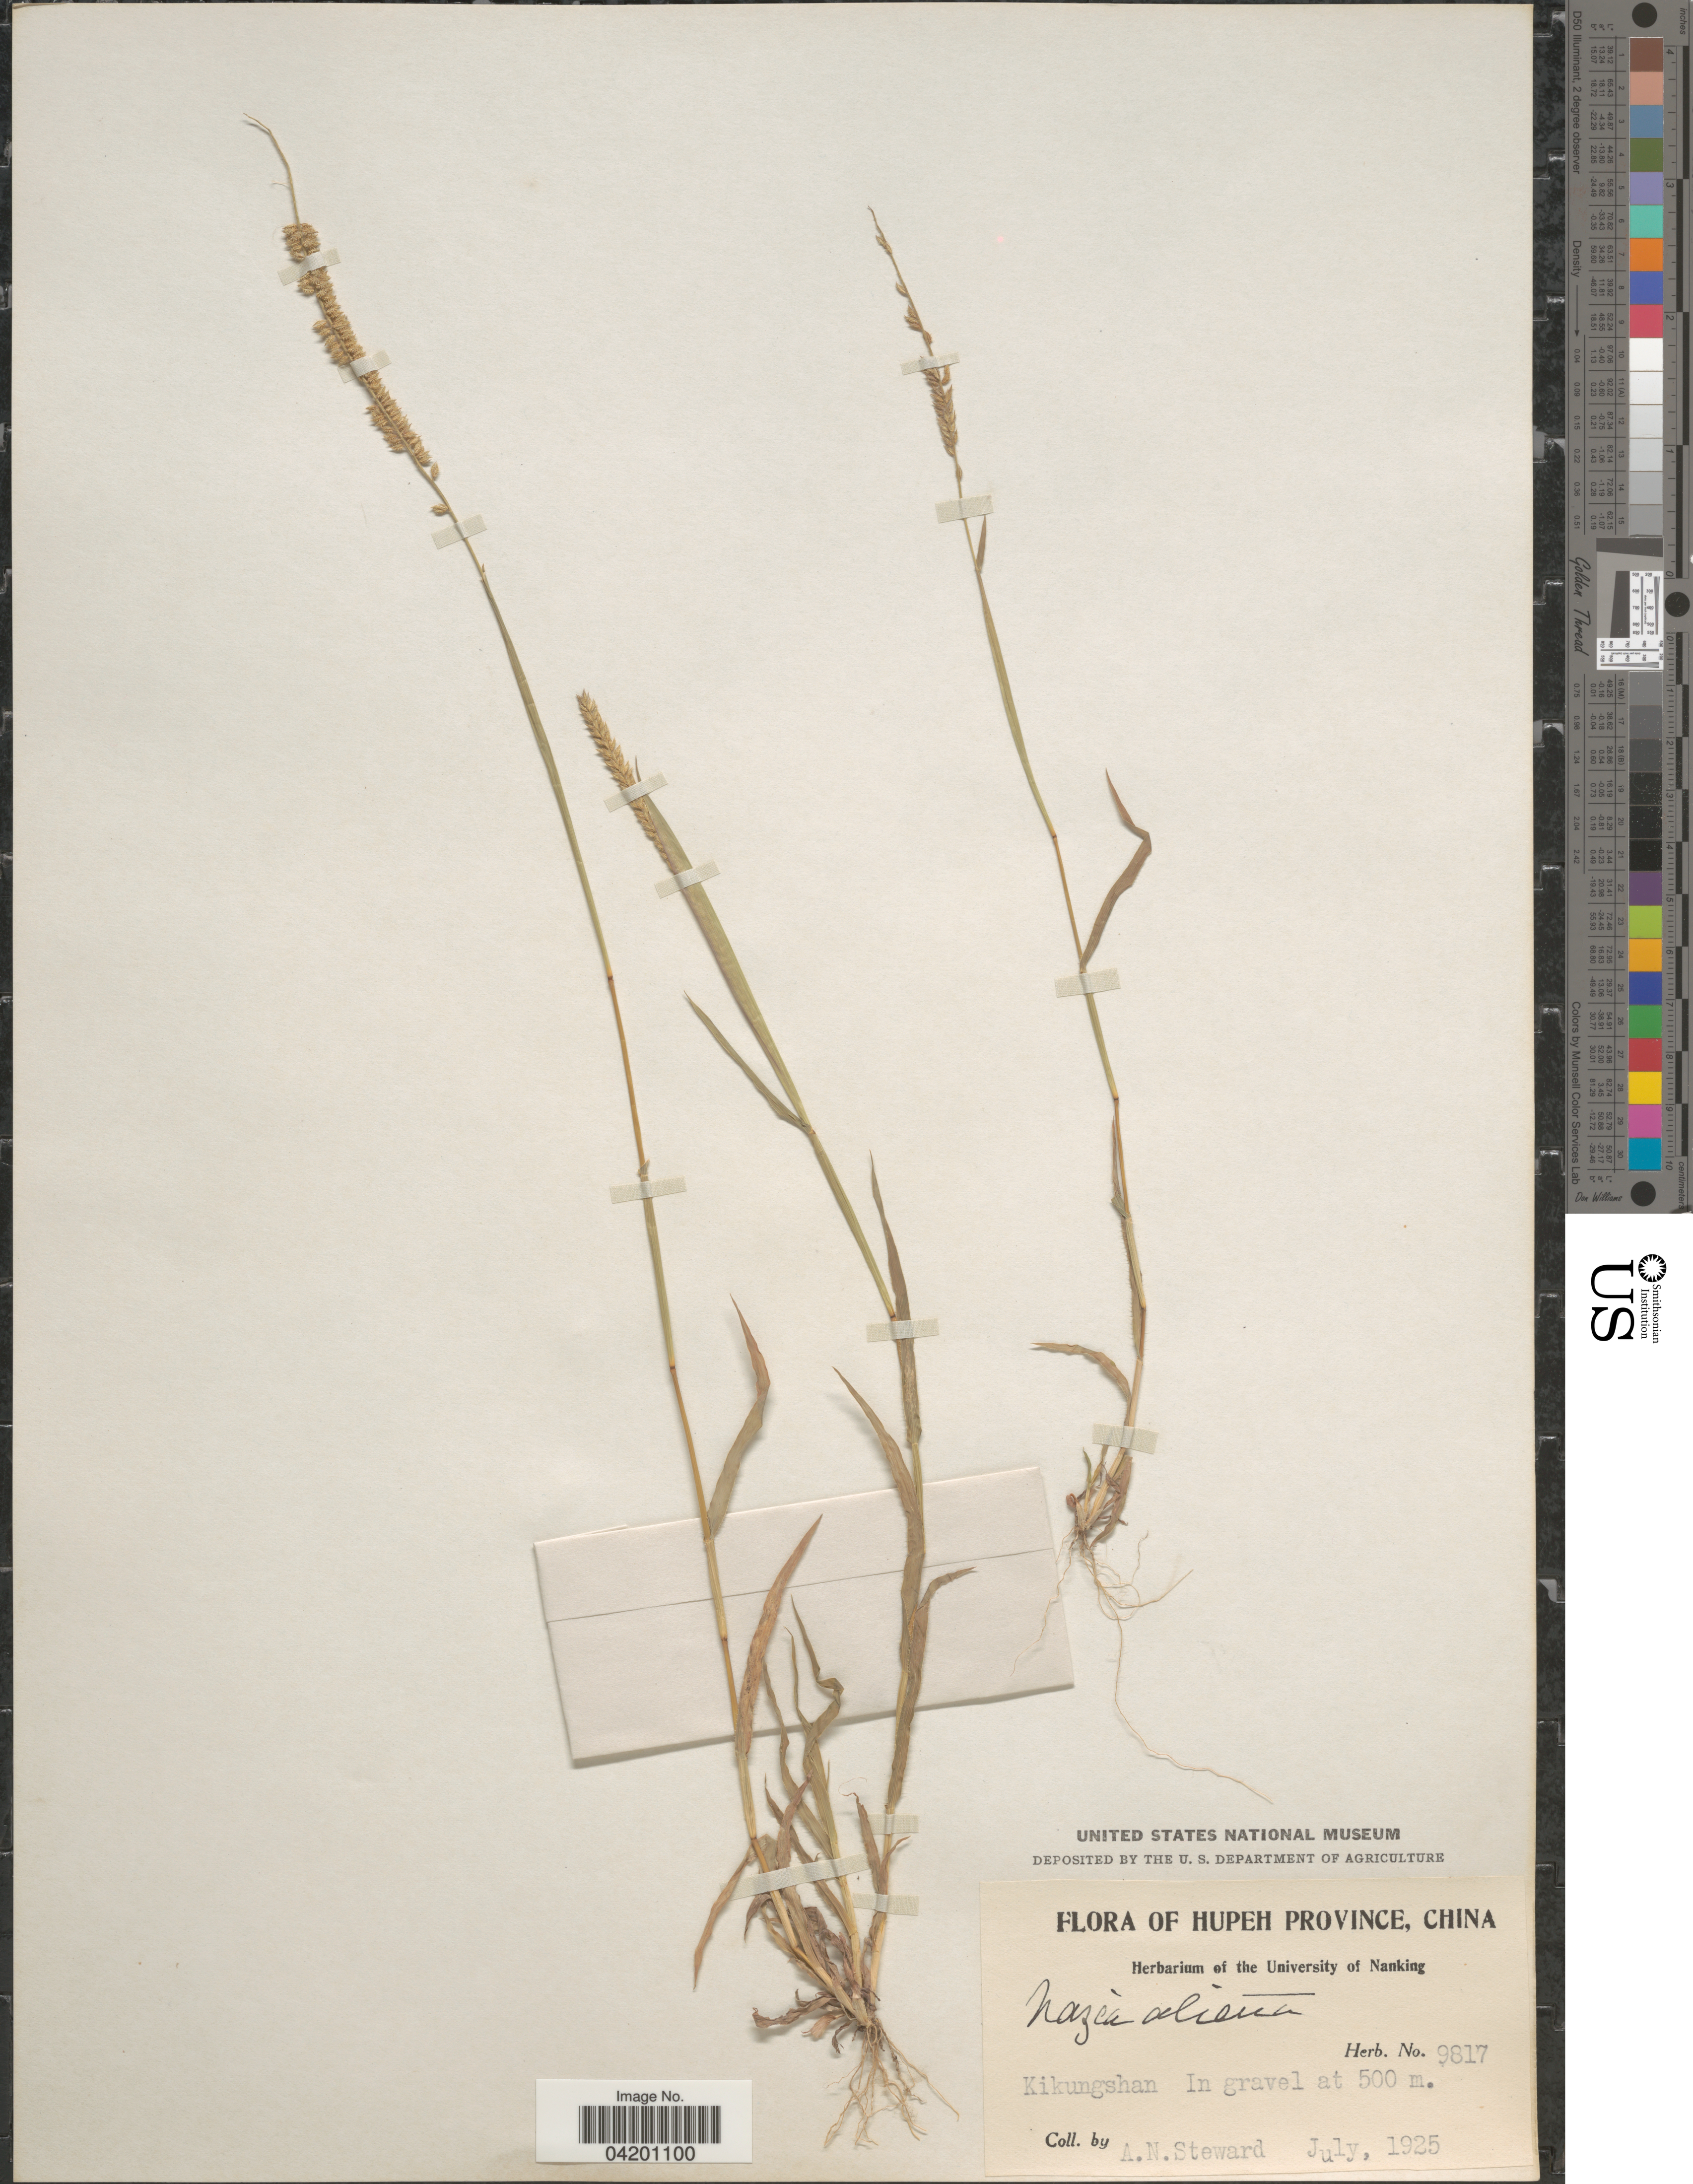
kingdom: Plantae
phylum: Tracheophyta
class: Liliopsida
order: Poales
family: Poaceae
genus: Tragus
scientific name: Tragus berteronianus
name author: Schult.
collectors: A. N. Steward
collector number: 9817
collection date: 1925-07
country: China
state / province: Hubei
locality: Hupeh Province. Kikungshan.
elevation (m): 500